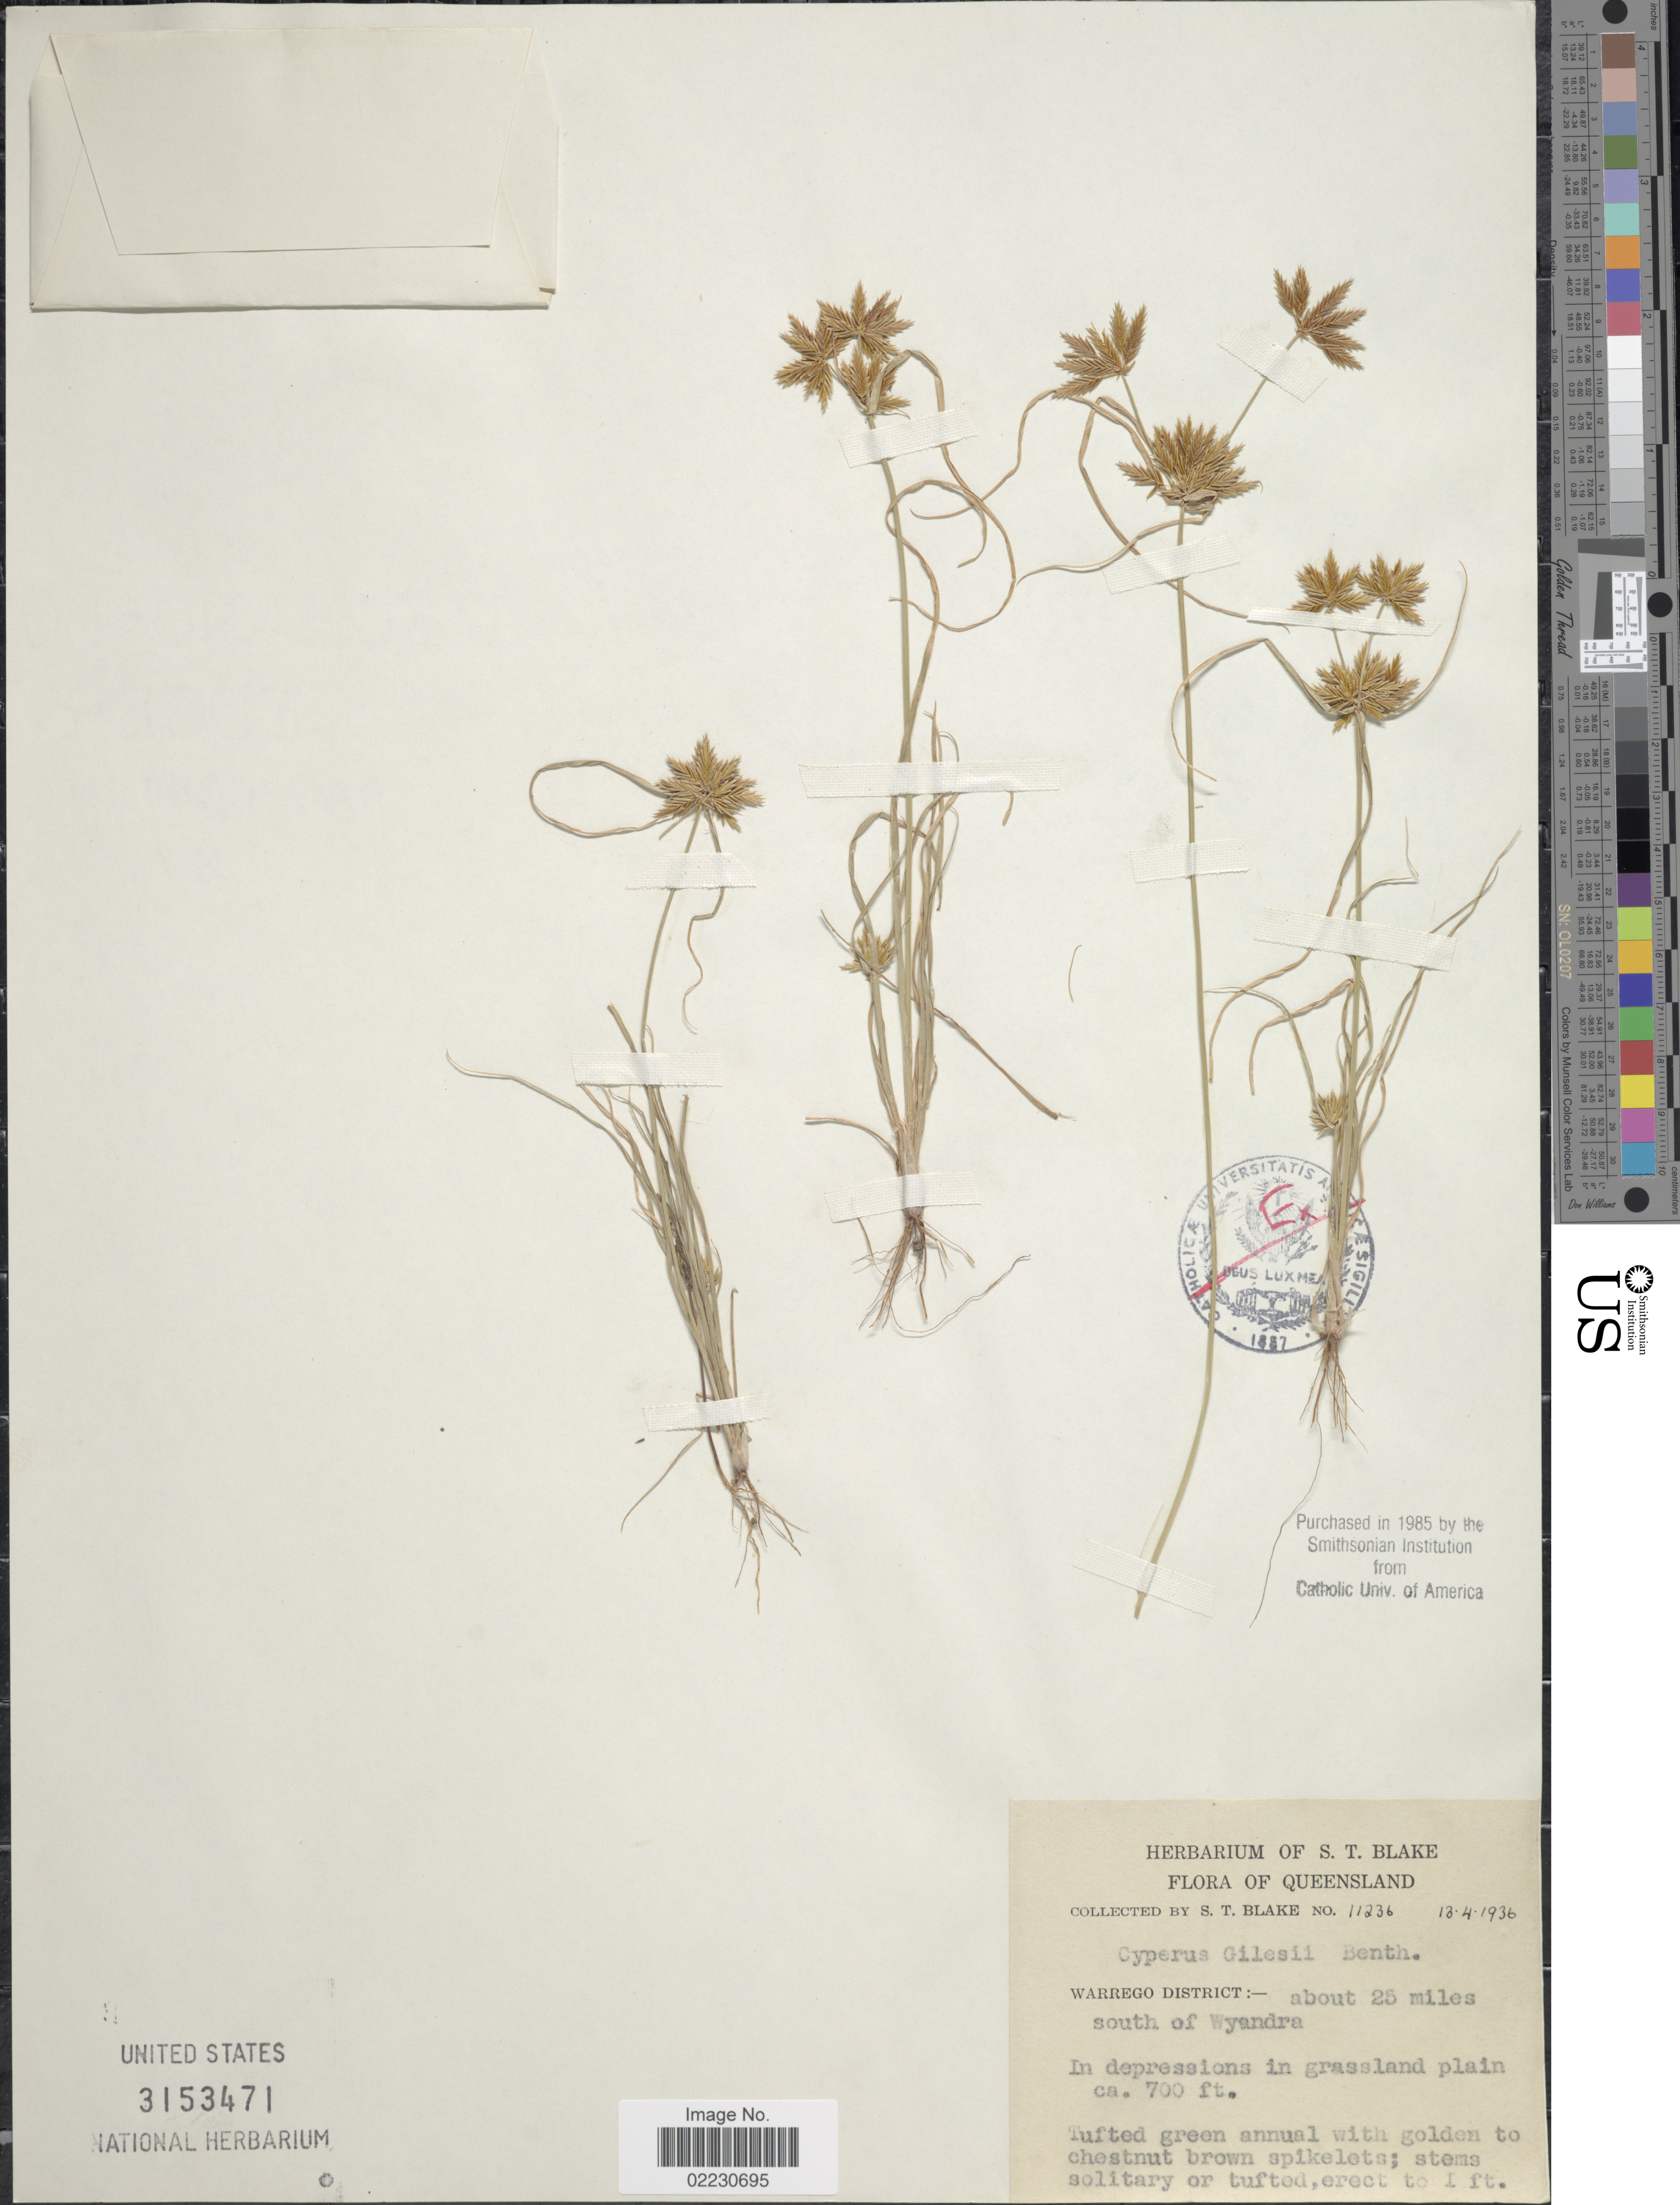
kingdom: Plantae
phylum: Tracheophyta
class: Liliopsida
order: Poales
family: Cyperaceae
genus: Cyperus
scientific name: Cyperus gilesii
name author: Benth.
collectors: S. T. Blake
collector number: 11236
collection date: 1936-04-13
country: Australia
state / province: Queensland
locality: Warrego District:- about 25 miles south of Wyandra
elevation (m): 213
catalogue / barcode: US 3153471